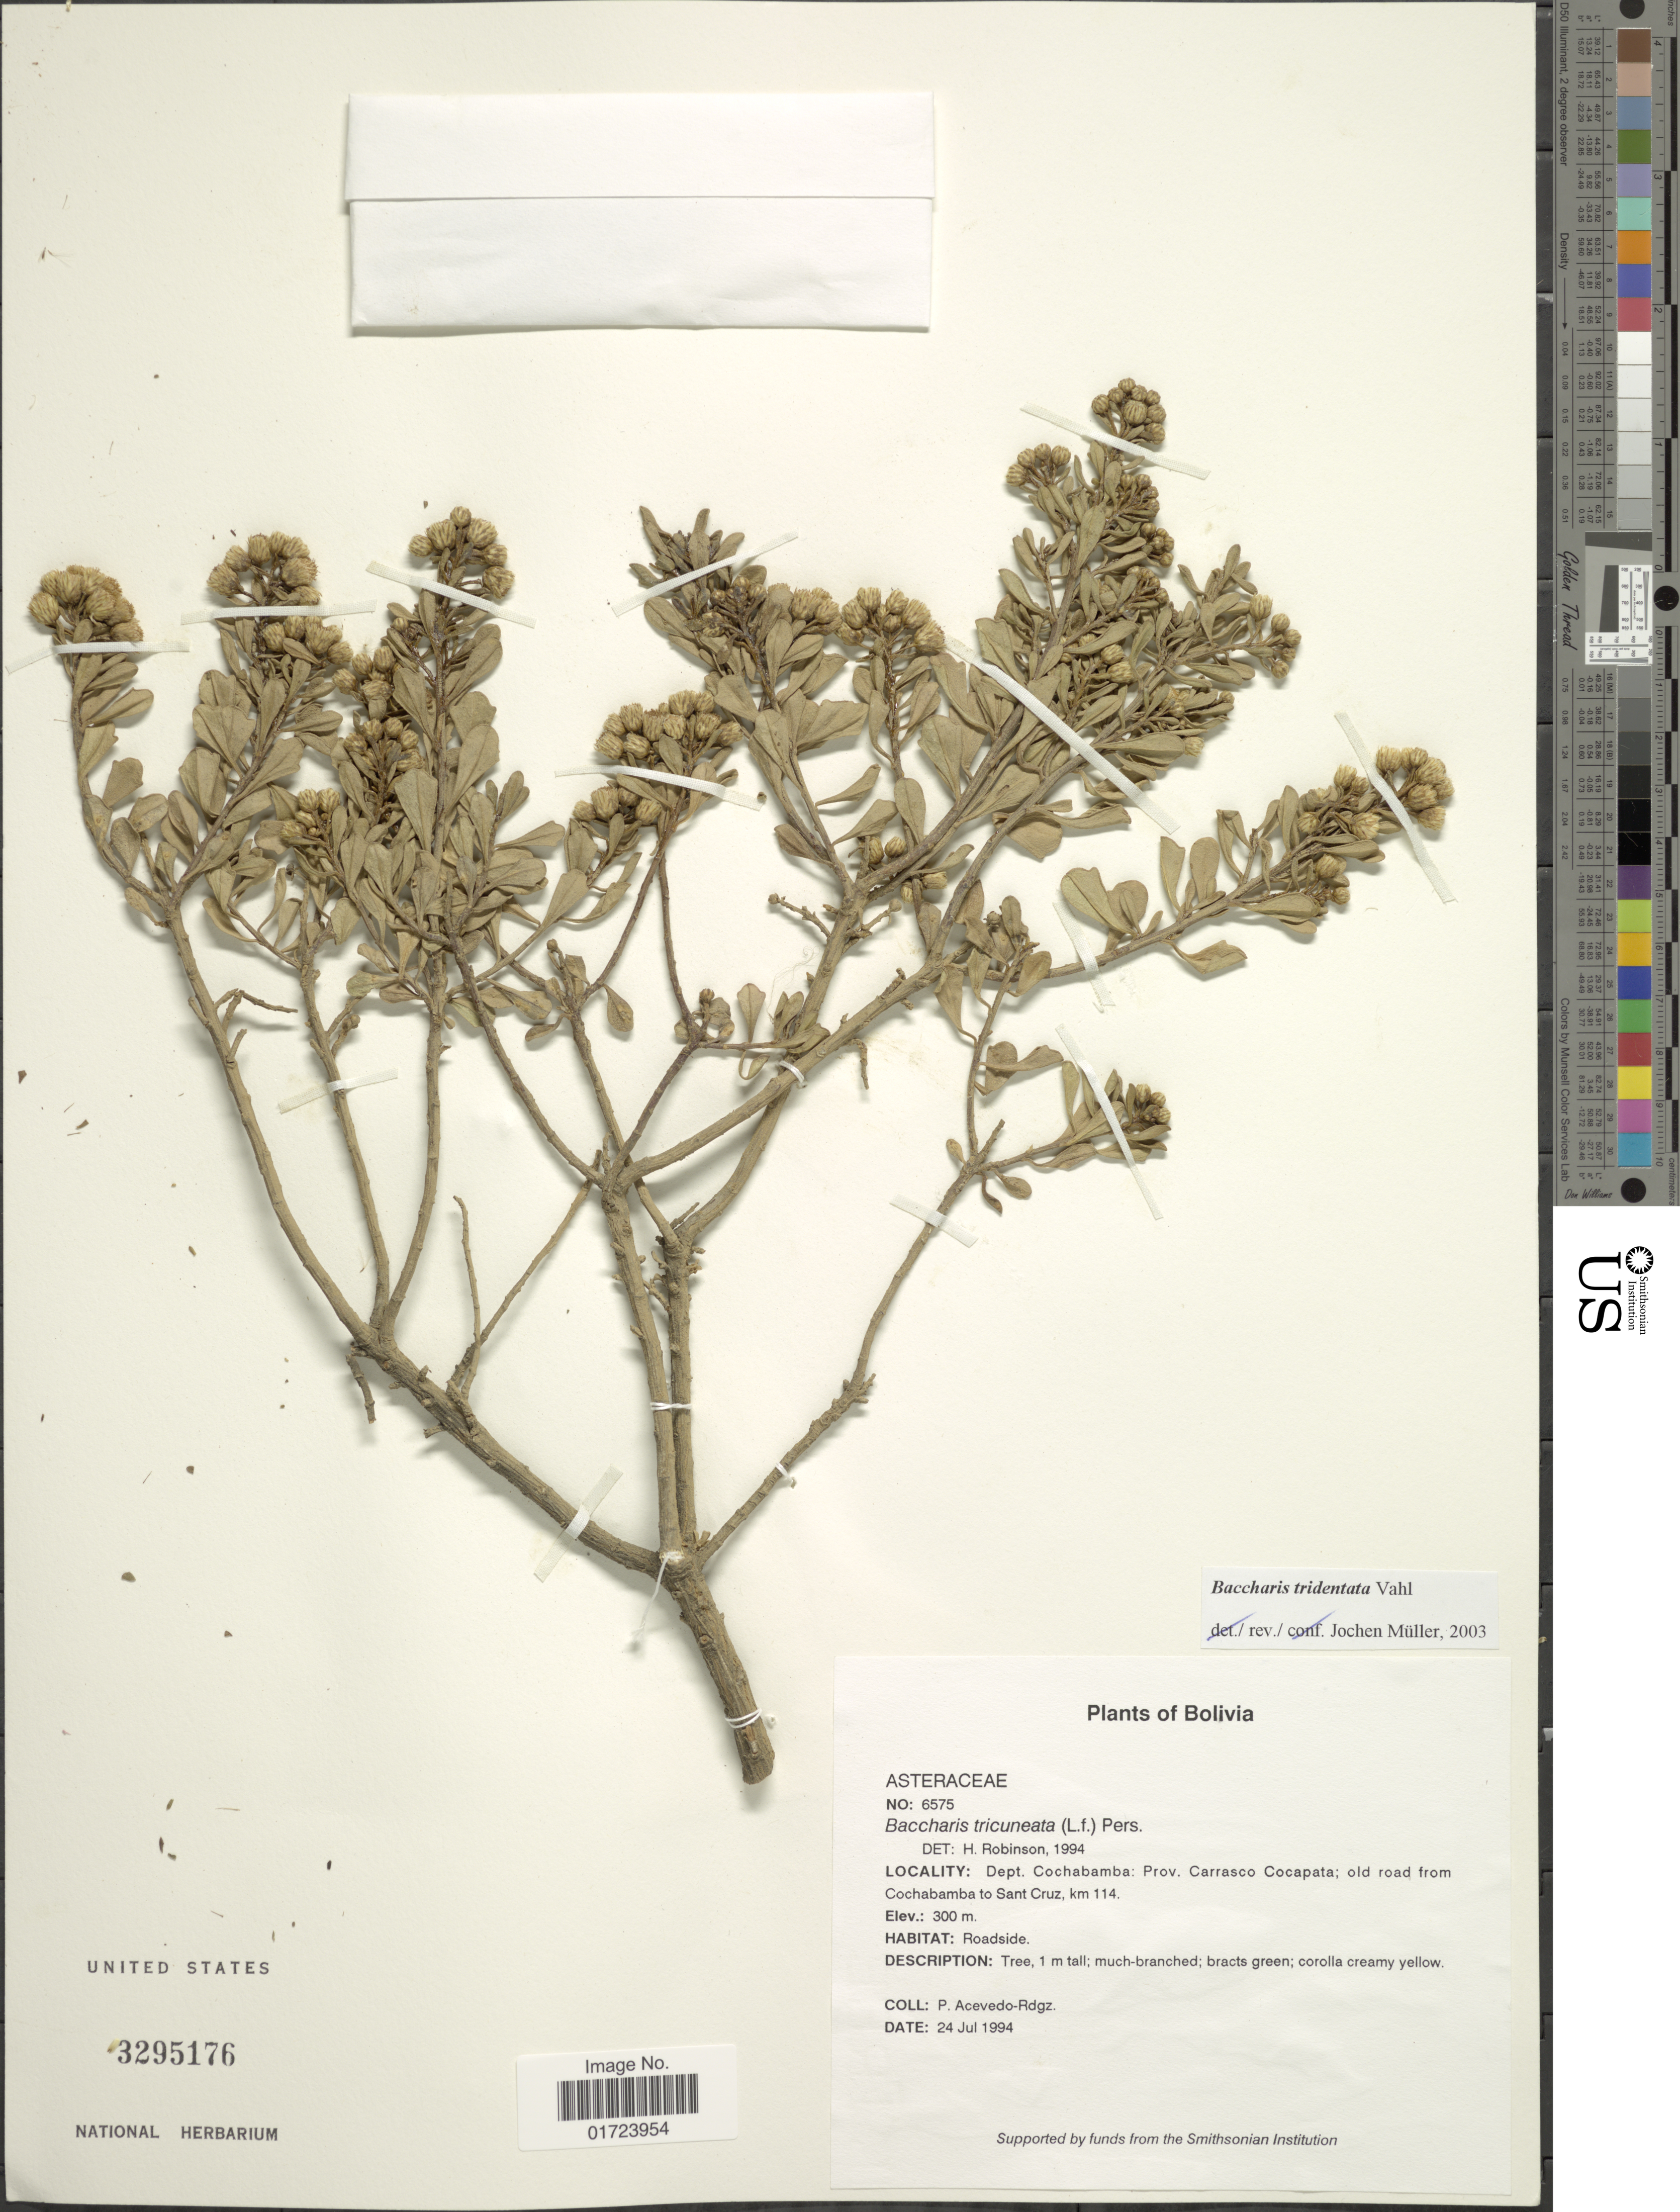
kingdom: Plantae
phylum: Tracheophyta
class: Magnoliopsida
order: Asterales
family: Asteraceae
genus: Baccharis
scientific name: Baccharis tridentata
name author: Vahl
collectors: P. Acevedo-Rodr.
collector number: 6575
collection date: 1994-07-24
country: Bolivia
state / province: Cochabamba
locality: Dept. Cochabamba: Prov. Carrasco Cocapata; old road from Cochabamba to Sant Cruz, km 114.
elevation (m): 300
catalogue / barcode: US 3295176